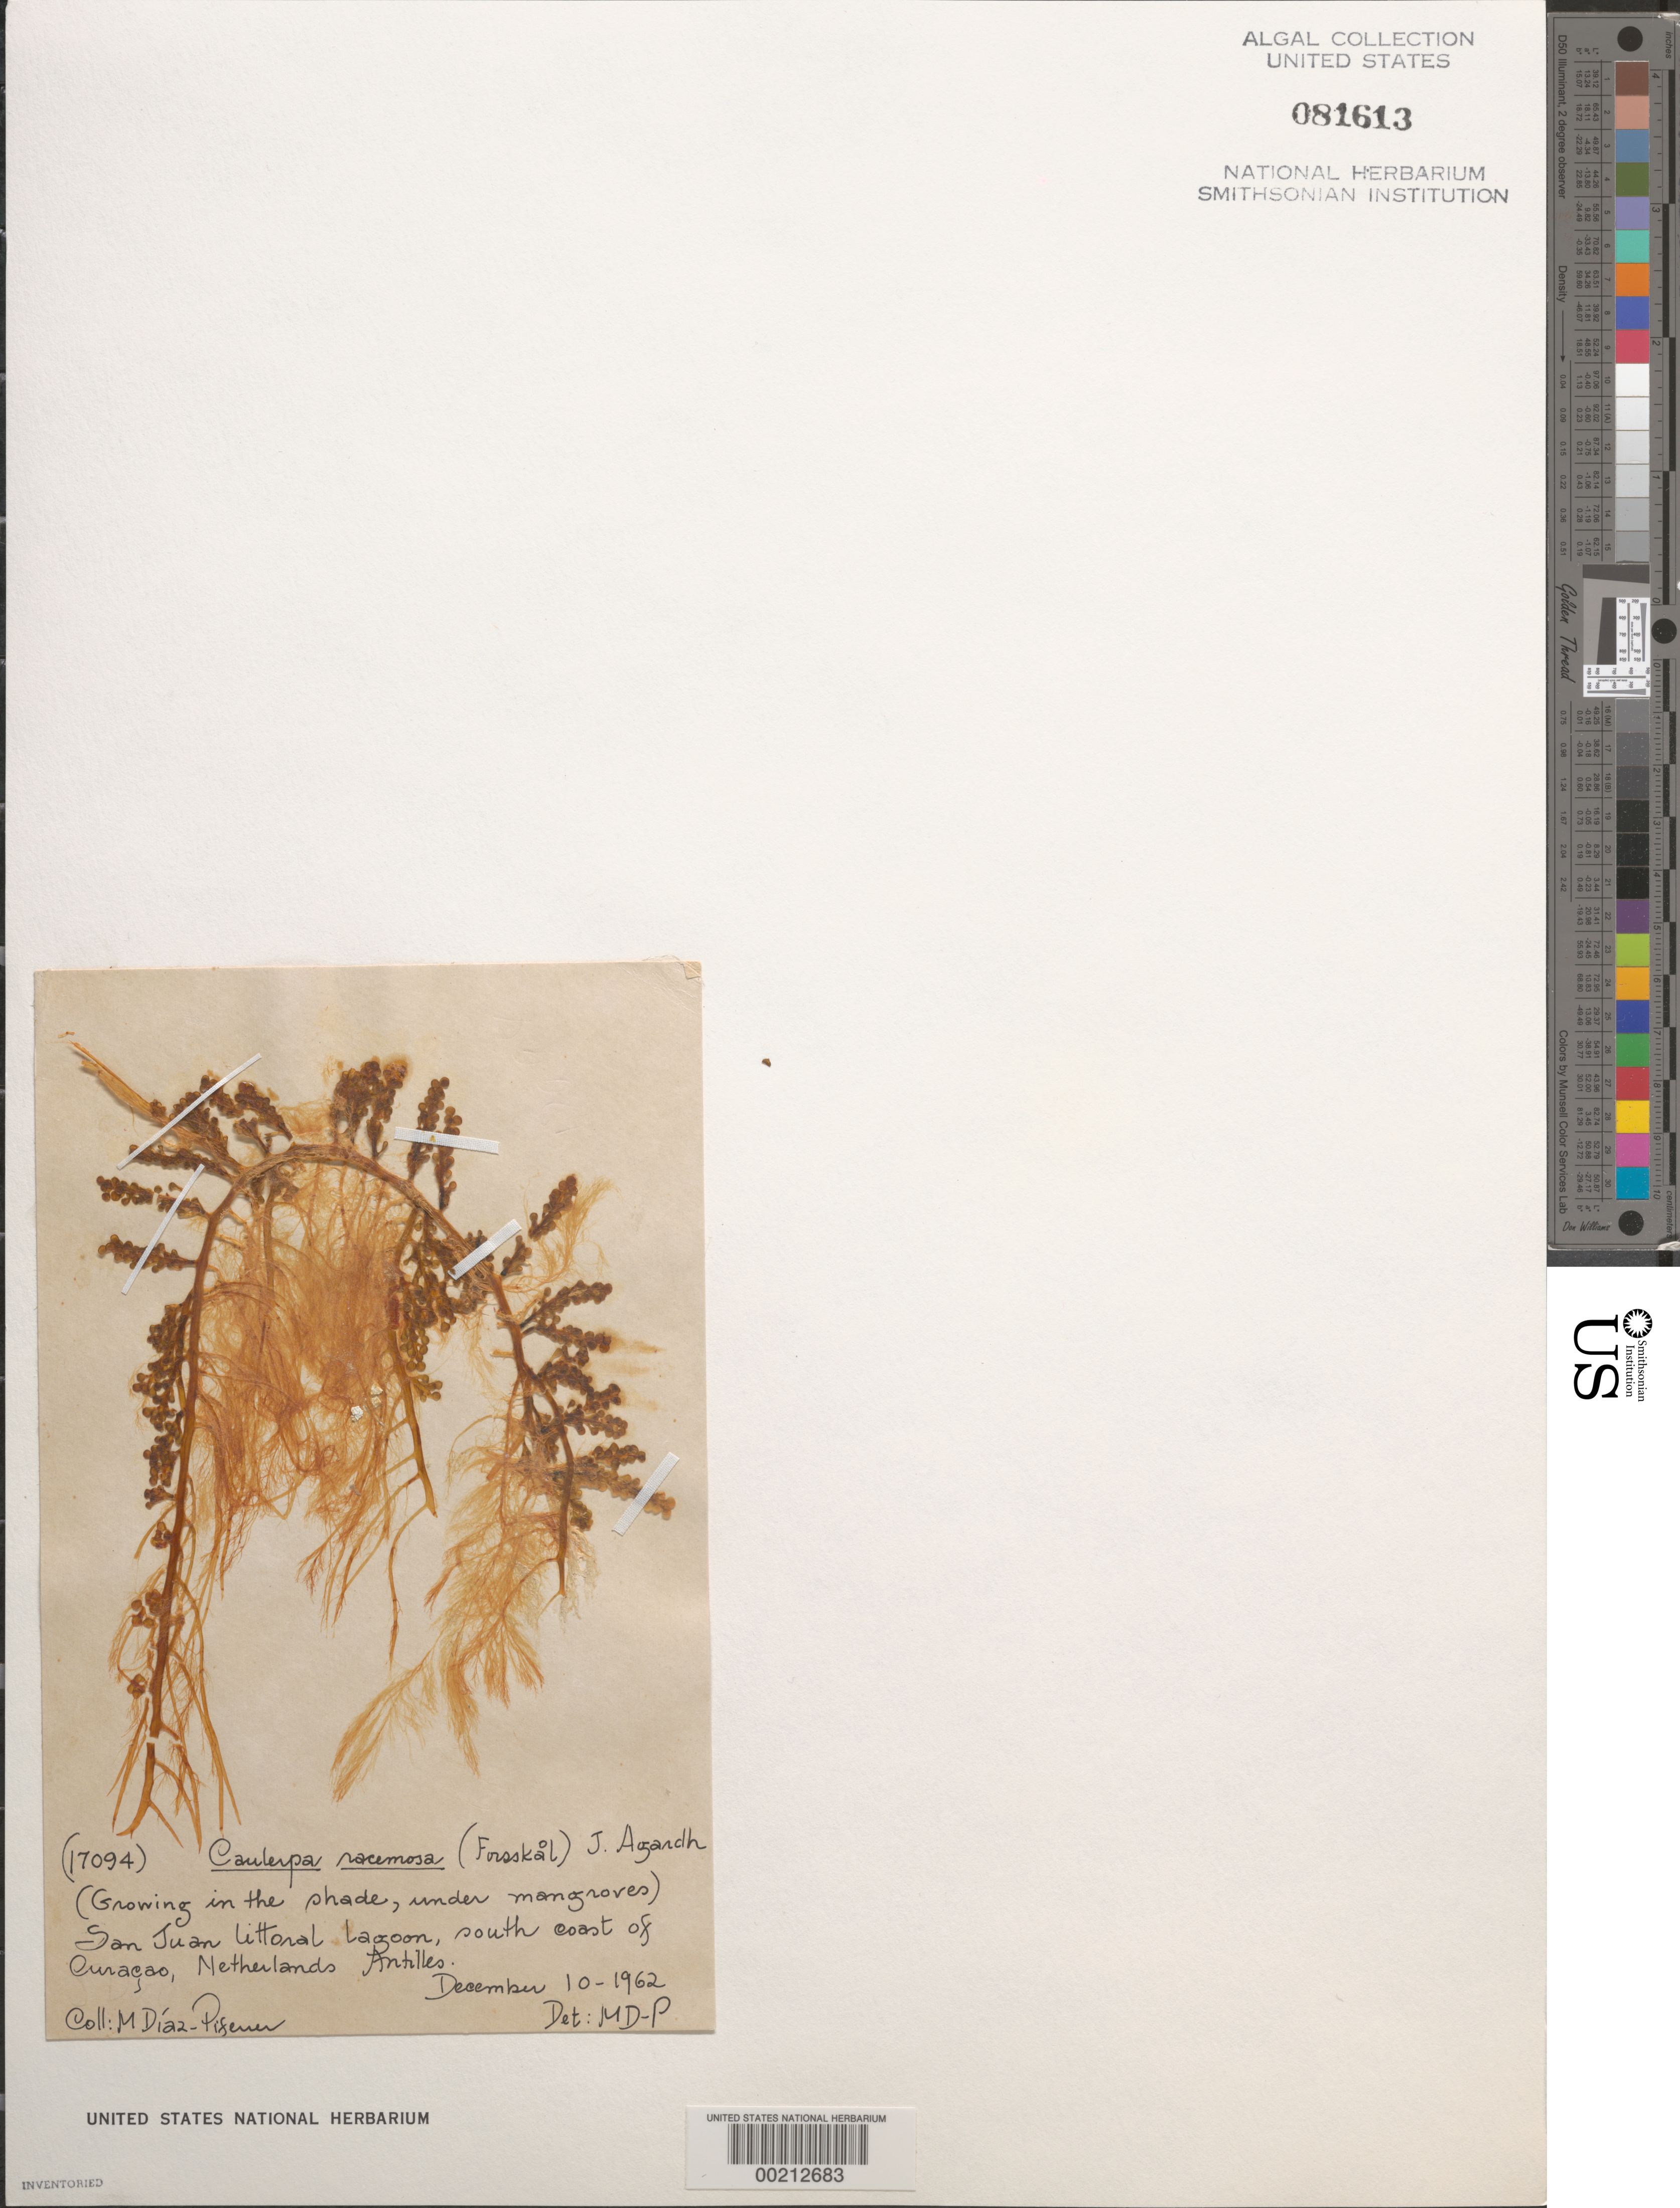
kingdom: Plantae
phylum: Chlorophyta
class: Ulvophyceae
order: Bryopsidales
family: Caulerpaceae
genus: Caulerpa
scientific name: Caulerpa racemosa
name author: (Forssk.) J. Agardh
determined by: Diaz-Piferrer, M.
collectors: M. Diaz-Piferrer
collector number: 17094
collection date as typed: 10 Dec 1962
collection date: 1962-12-10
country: Curaçao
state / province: ABC Islands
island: Curaçao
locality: San Juan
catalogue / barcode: US 81613